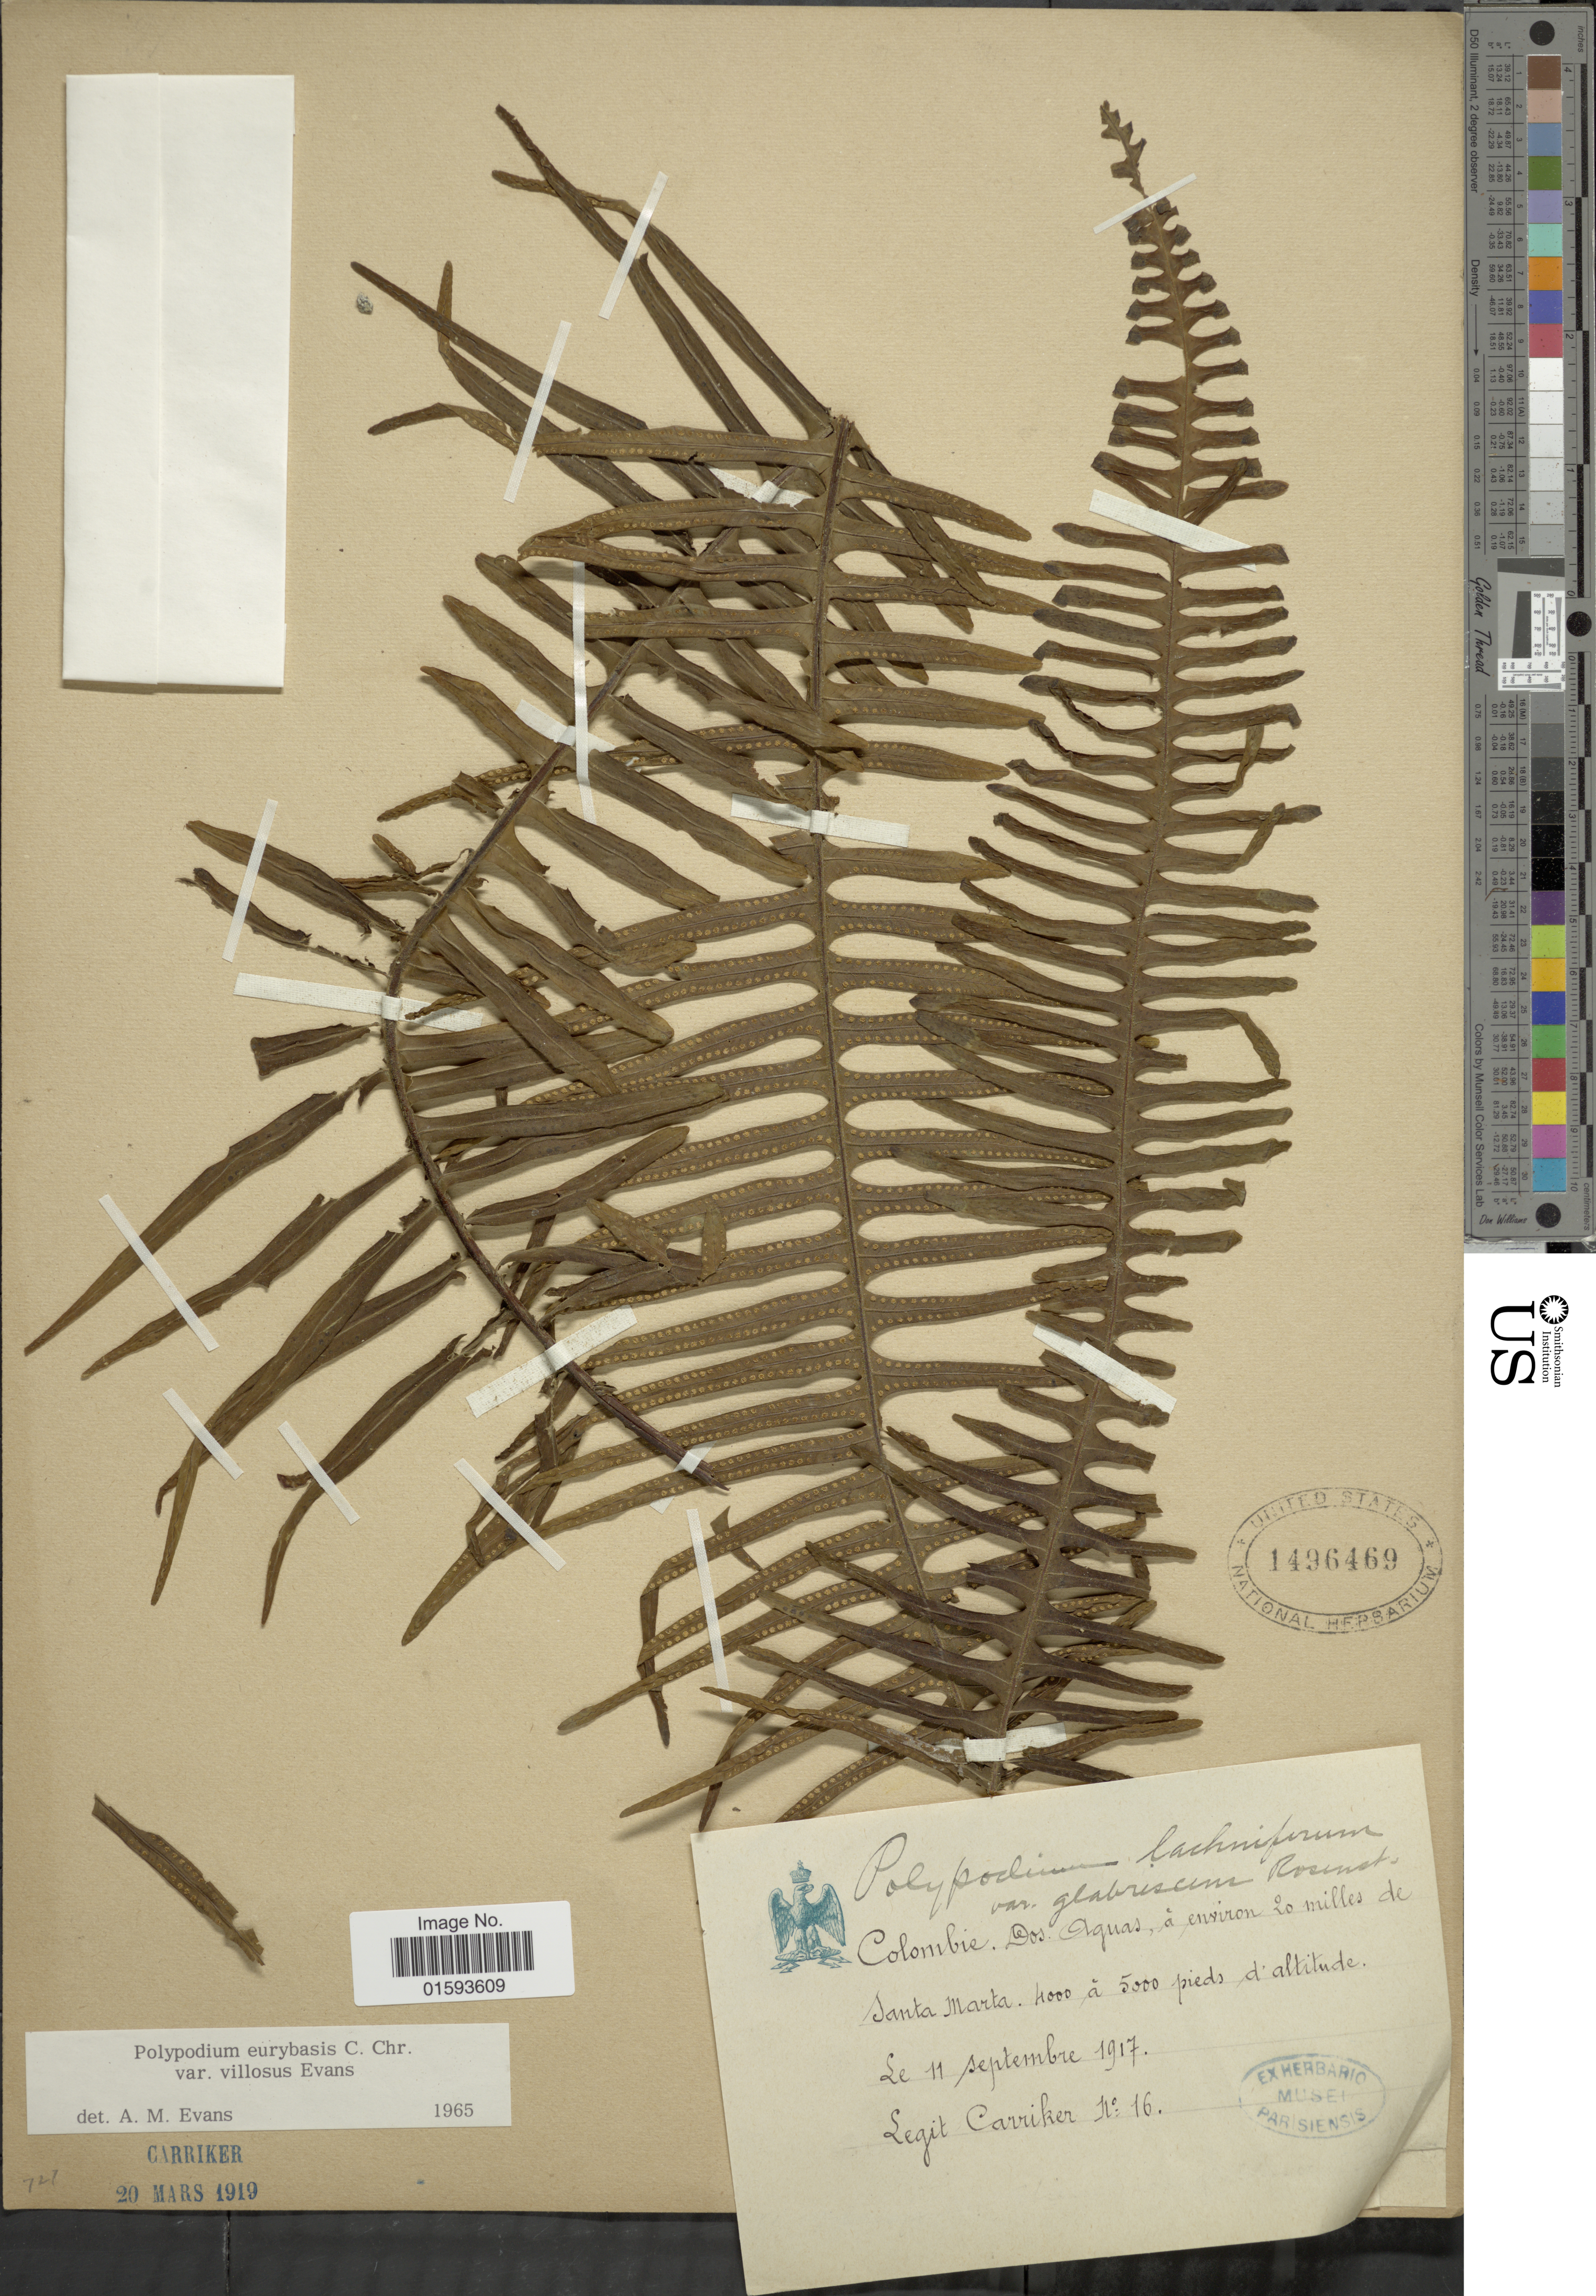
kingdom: Plantae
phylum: Tracheophyta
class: Polypodiopsida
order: Polypodiales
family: Polypodiaceae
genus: Pecluma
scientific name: Pecluma eurybasis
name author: (C. Chr.) M.G. Price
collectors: Carriker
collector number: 16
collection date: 1917-09-11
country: Colombia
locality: Dos Aguas a environ 20 milles de Santa Marta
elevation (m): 1219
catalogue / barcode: US 1496469